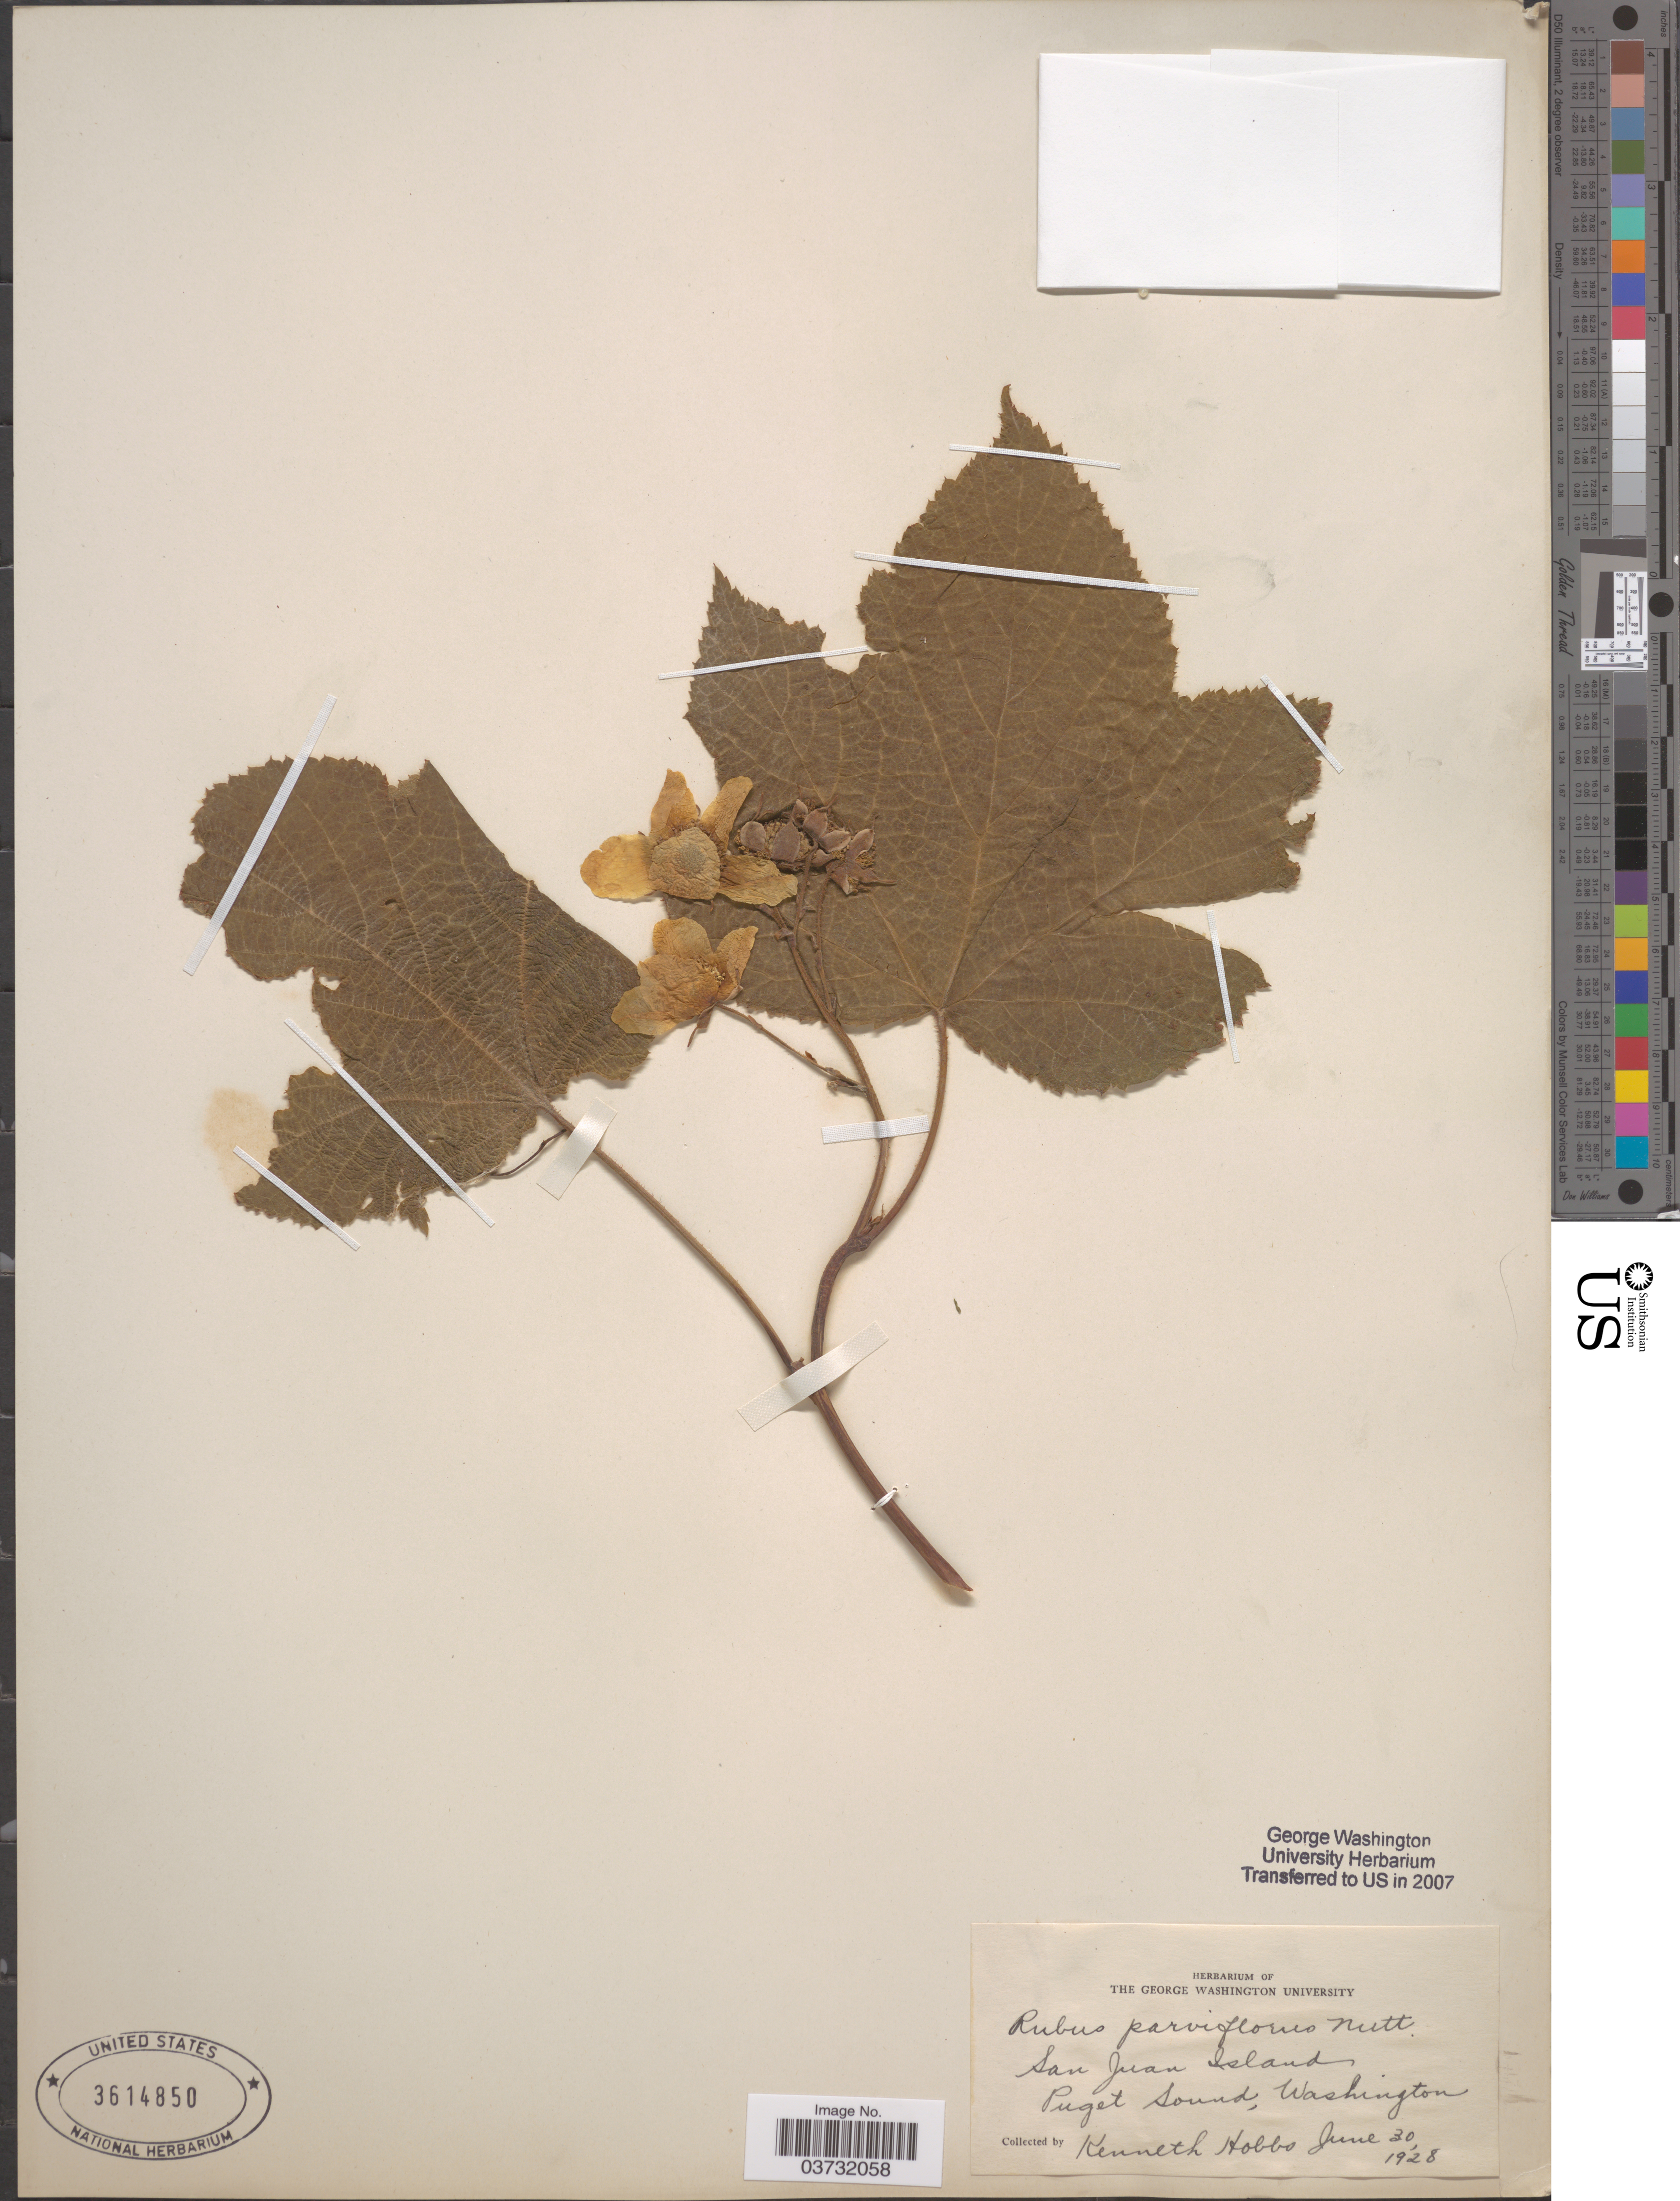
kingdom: Plantae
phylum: Tracheophyta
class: Magnoliopsida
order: Rosales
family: Rosaceae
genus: Rubus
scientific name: Rubus parviflorus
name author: Nutt.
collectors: K. Hobbs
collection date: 1928-06-30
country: United States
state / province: Washington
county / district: King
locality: San Juan Island, Puget Sound.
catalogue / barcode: US 3614850